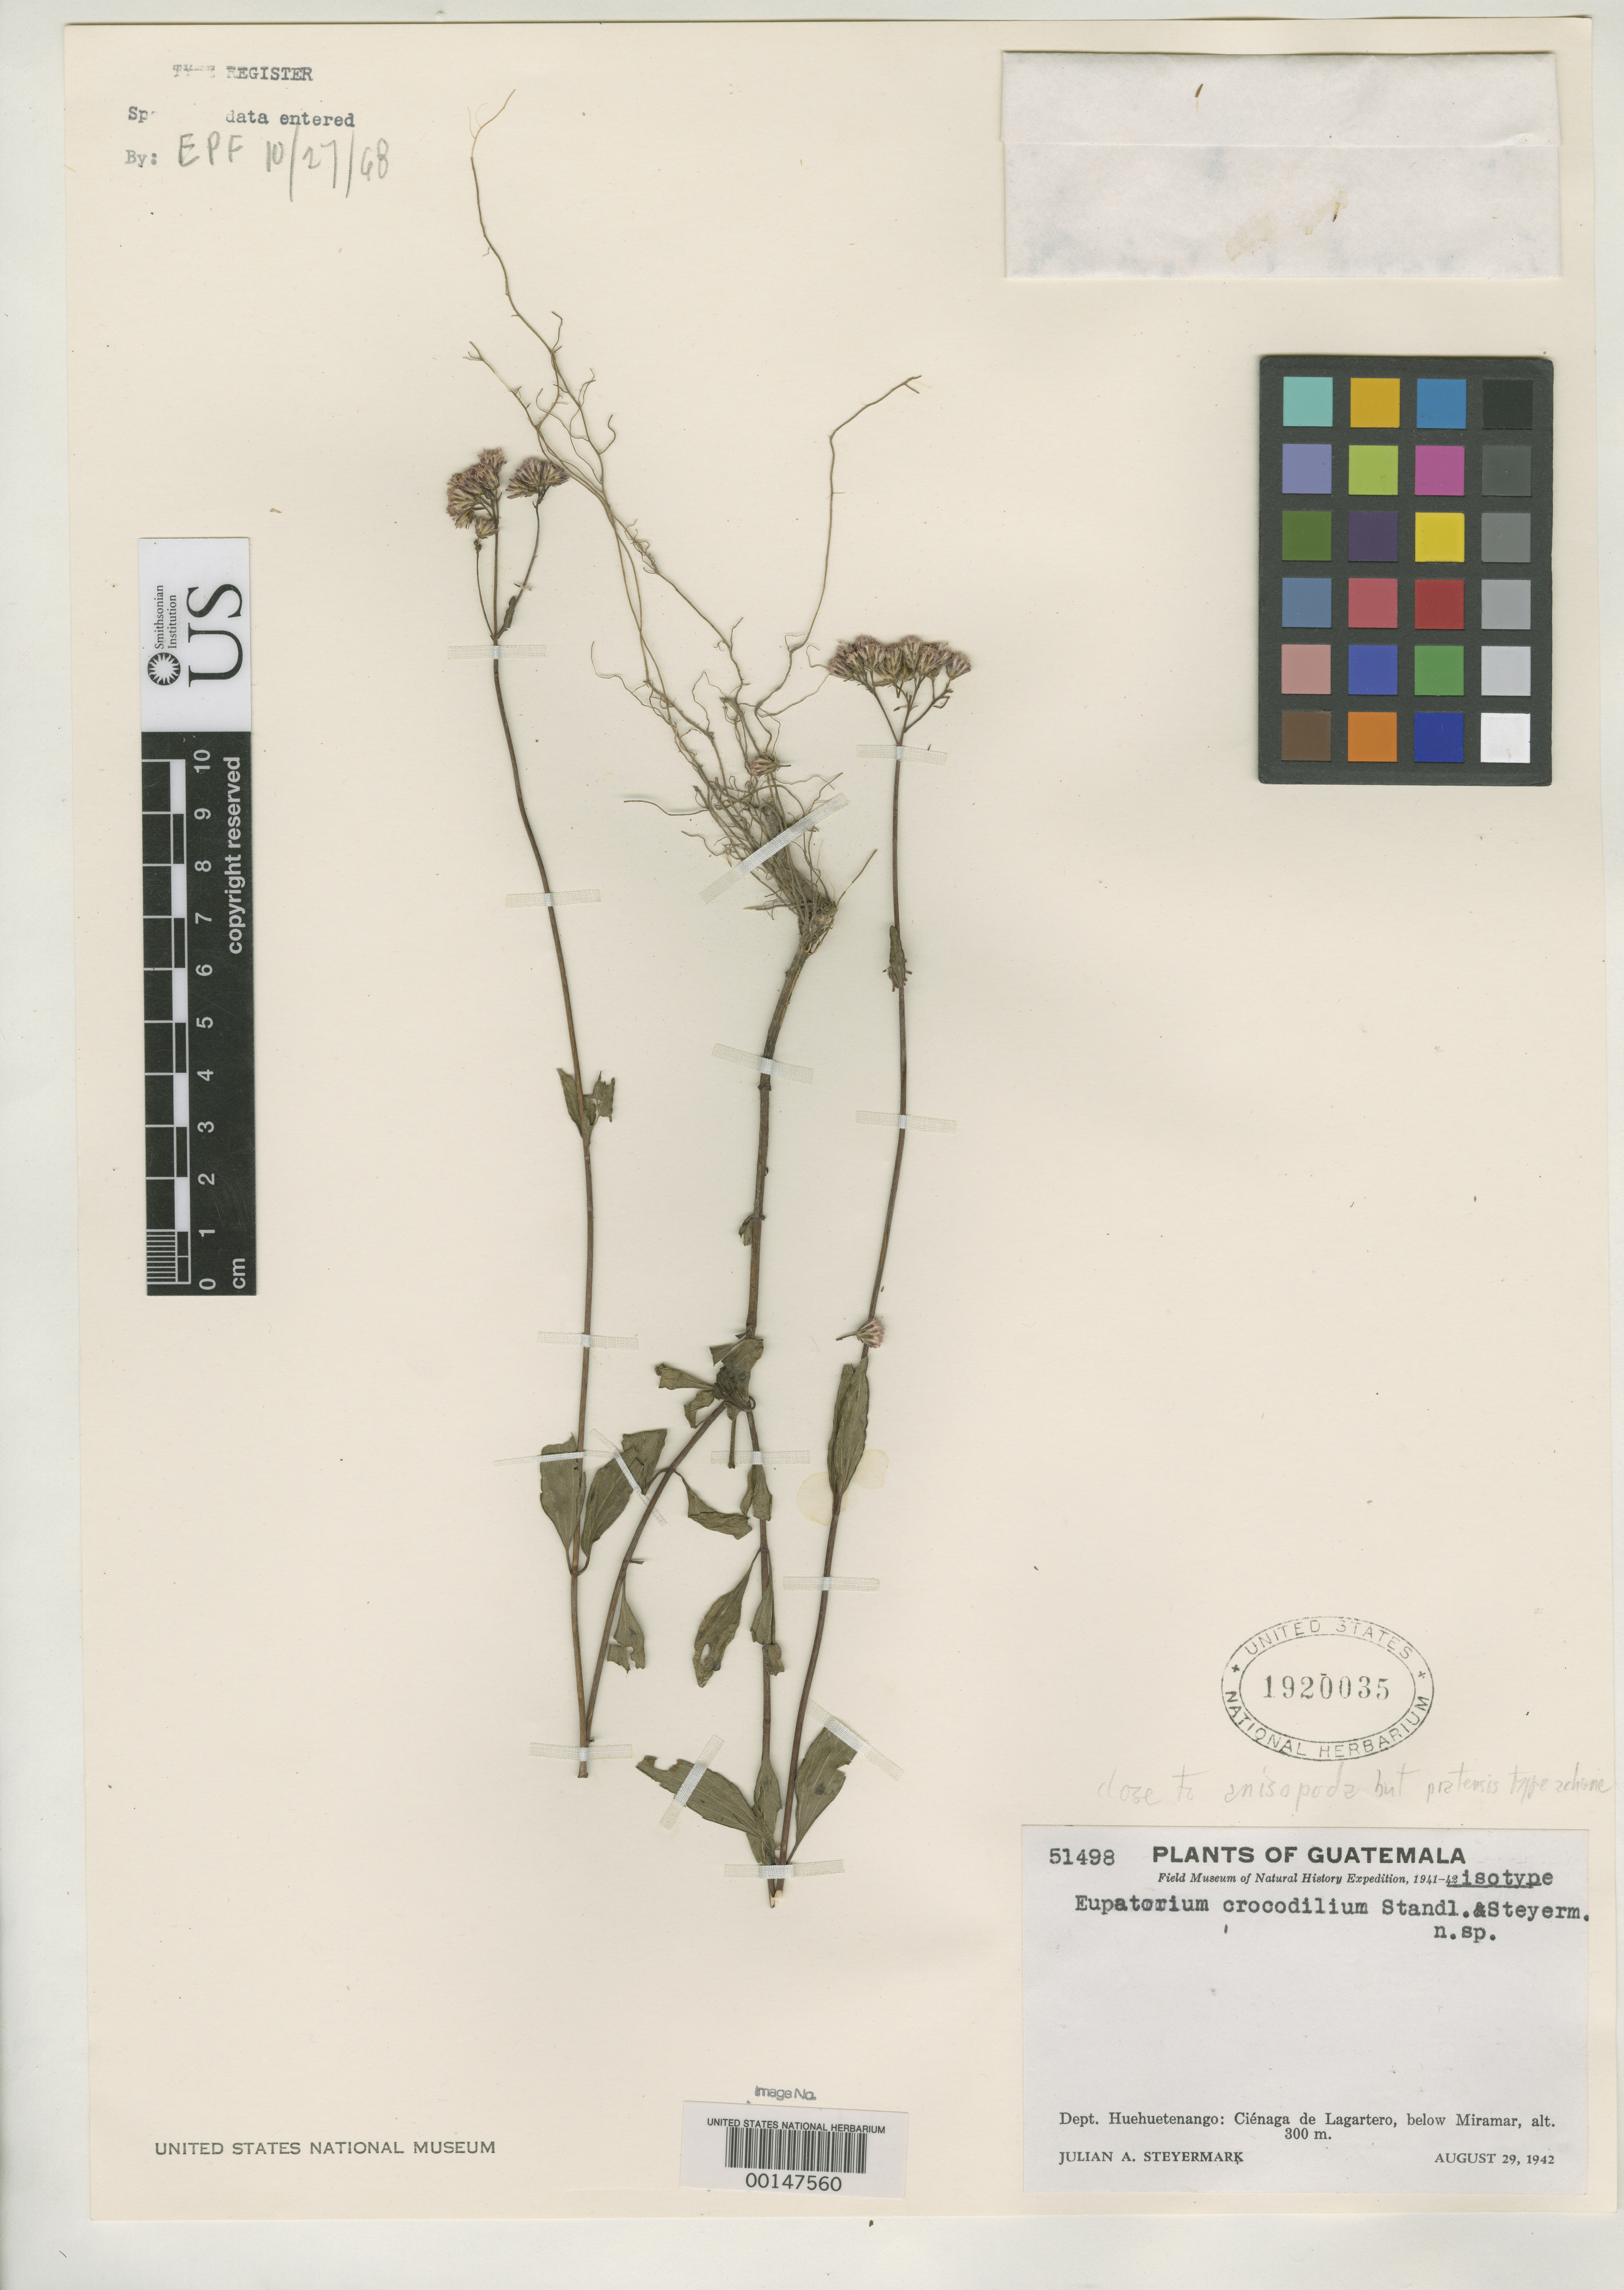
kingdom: Plantae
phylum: Tracheophyta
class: Magnoliopsida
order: Asterales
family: Asteraceae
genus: Eupatorium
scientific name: Eupatorium crocodilium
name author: Standl. & Steyerm.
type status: Isotype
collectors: J. Steyermark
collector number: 51498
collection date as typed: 29 Aug 1942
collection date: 1942-08-29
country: Guatemala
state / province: Huehuetenango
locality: Cienaga de Lagartero.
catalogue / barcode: US 1920035